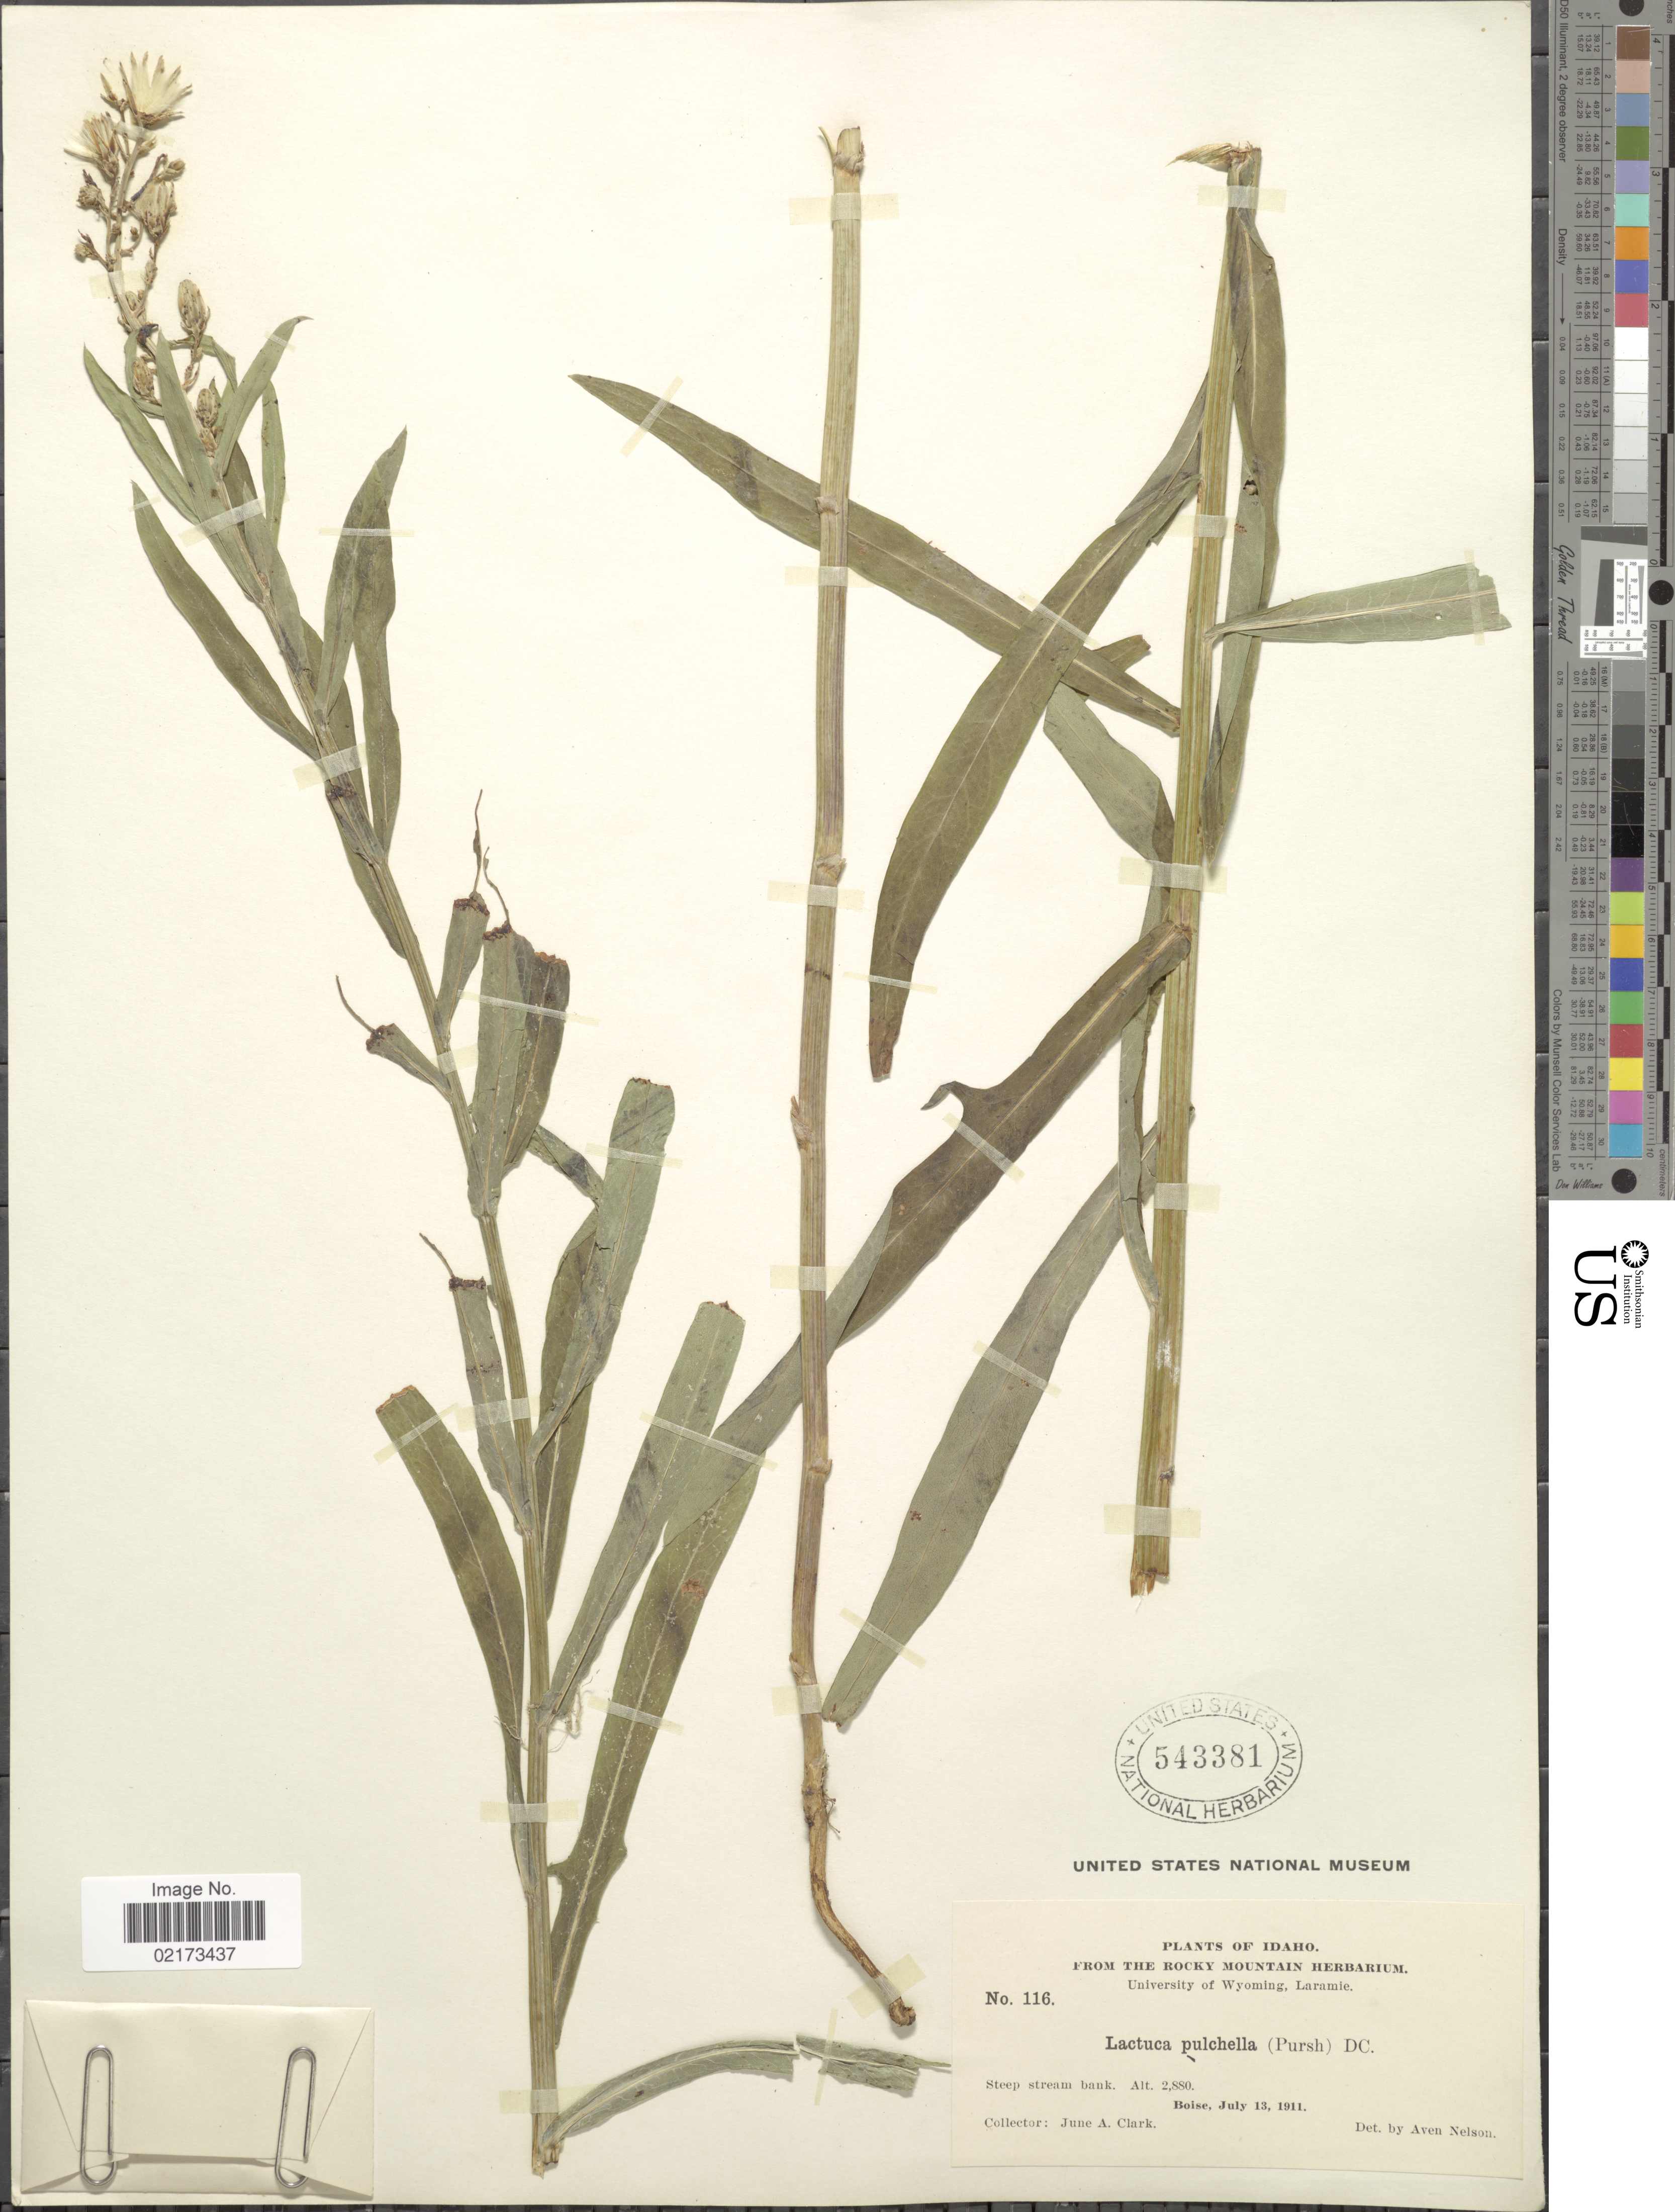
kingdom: Plantae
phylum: Tracheophyta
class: Magnoliopsida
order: Asterales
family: Asteraceae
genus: Lactuca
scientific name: Lactuca tatarica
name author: (L.) C.A. Mey.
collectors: J. A. Clark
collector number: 116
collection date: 1911-07-13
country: United States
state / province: Idaho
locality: Boise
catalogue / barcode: US 543381